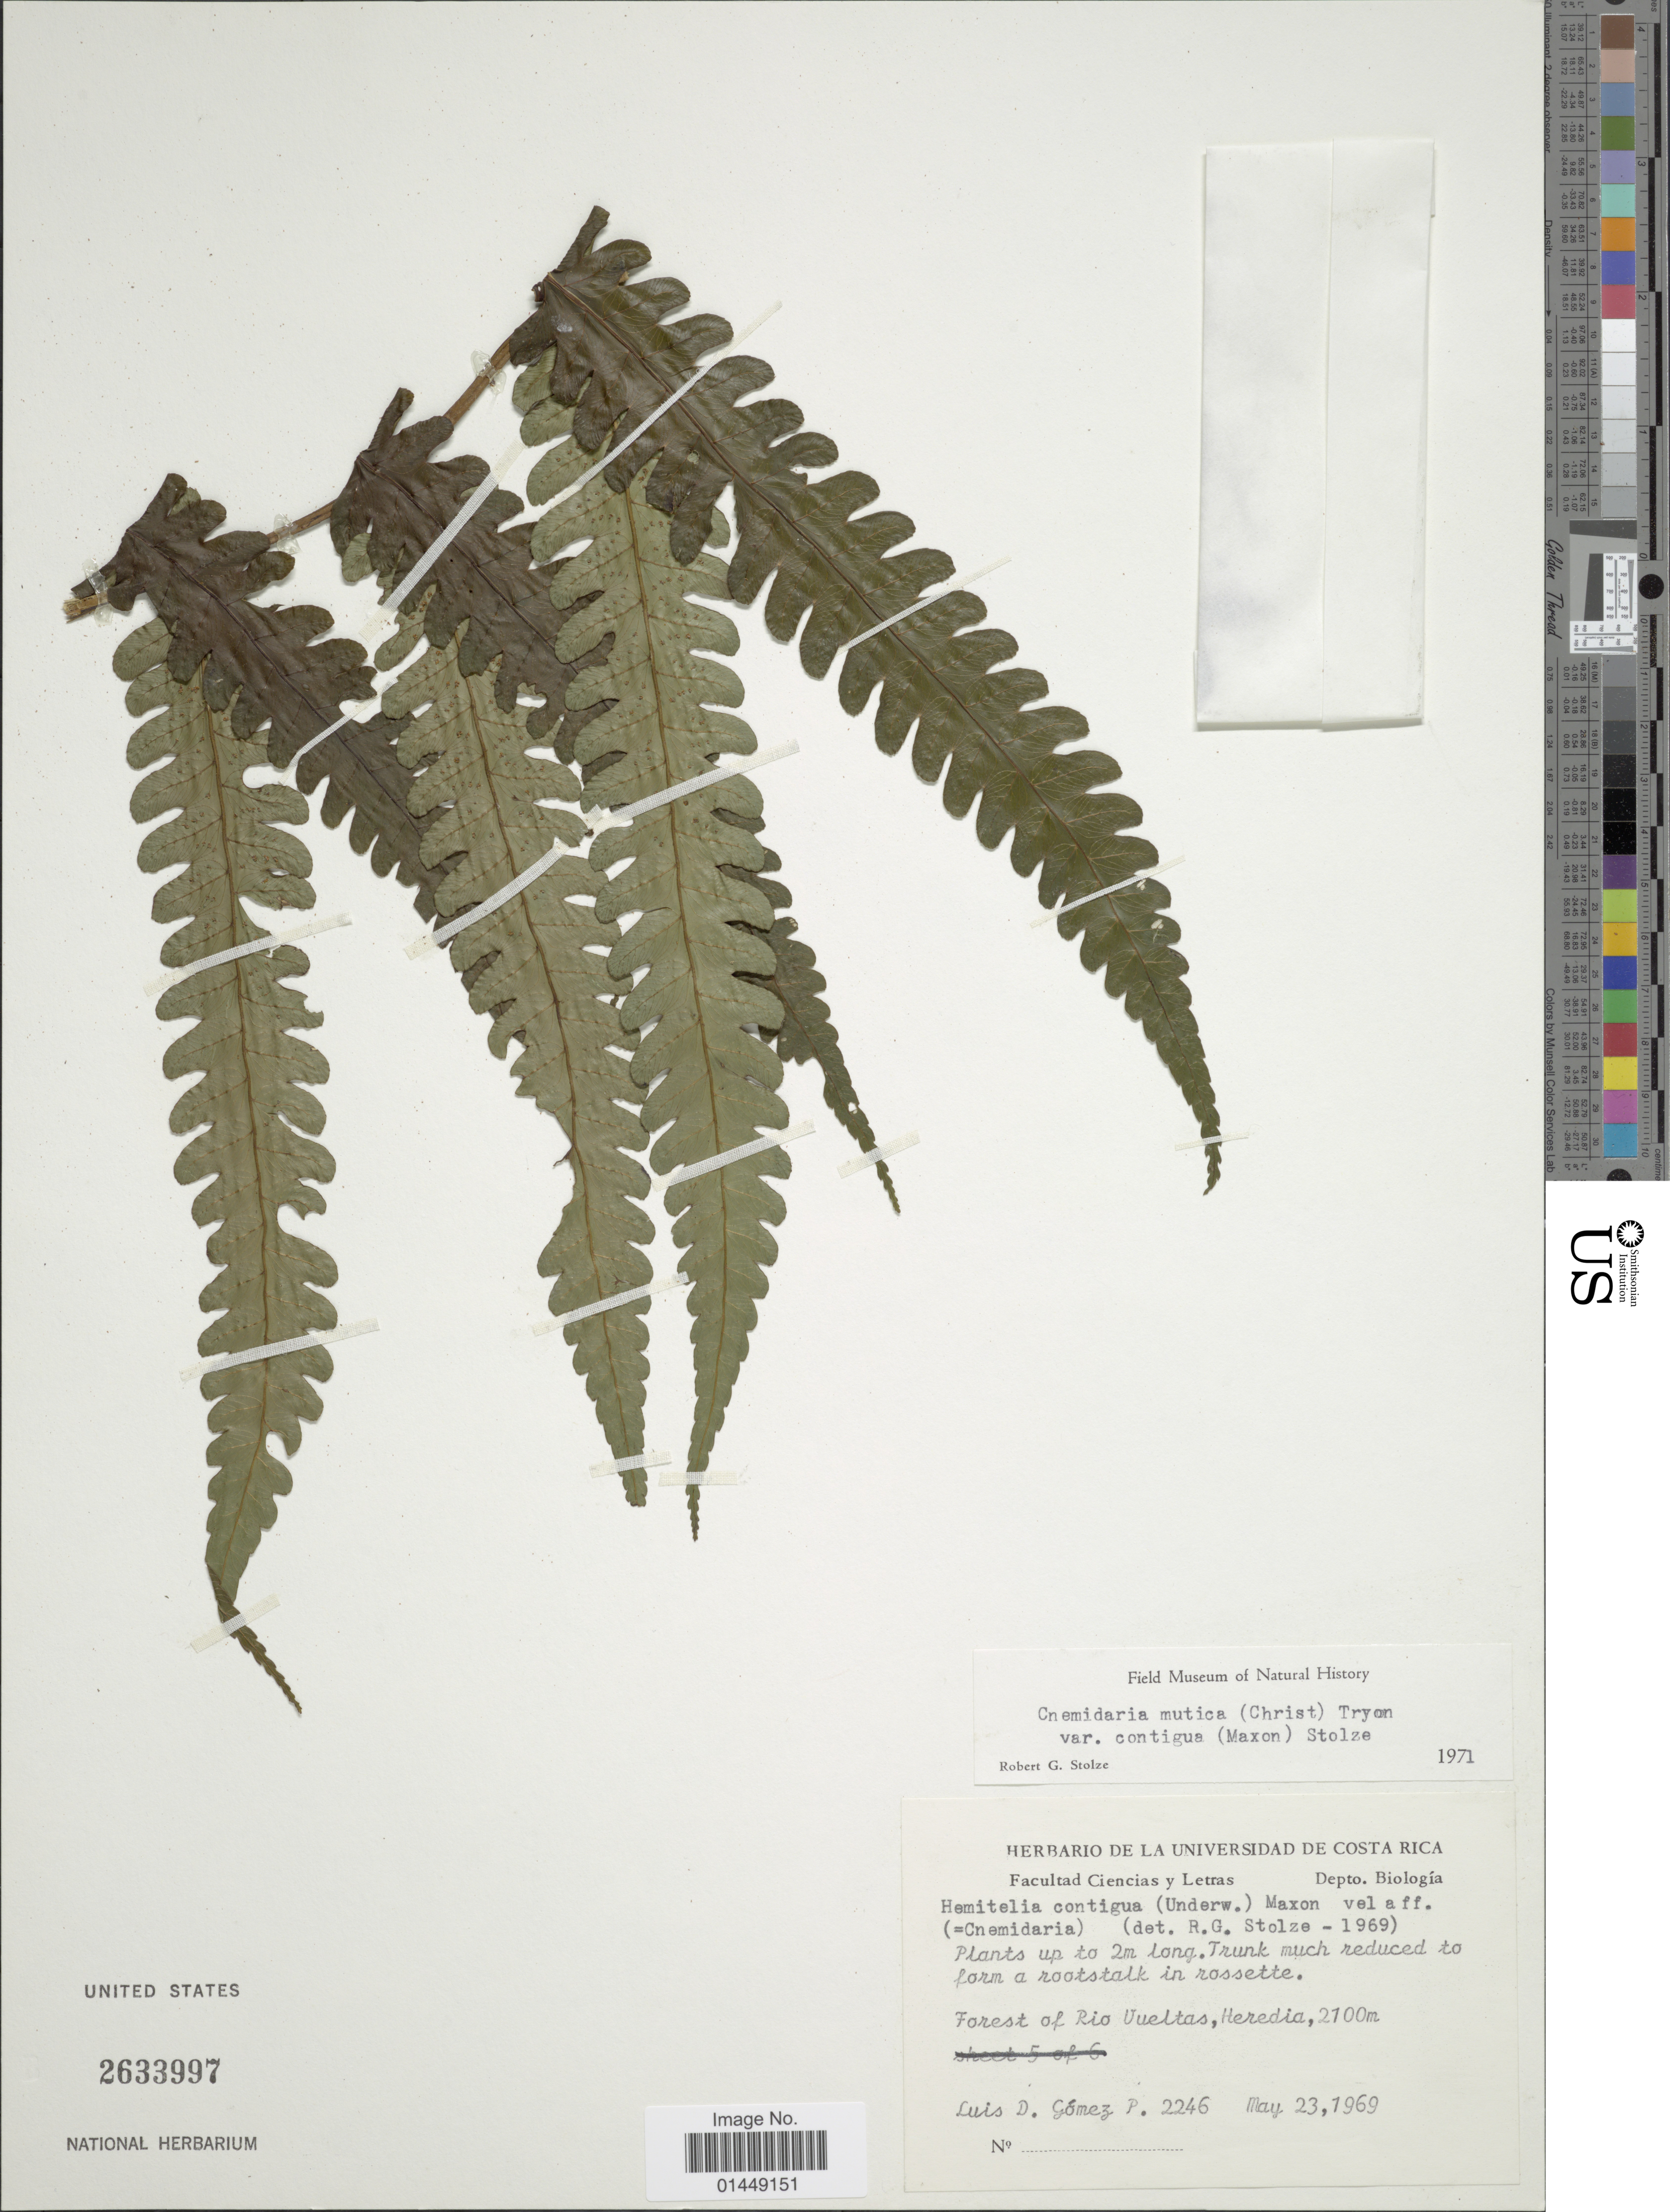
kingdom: Plantae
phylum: Tracheophyta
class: Polypodiopsida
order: Cyatheales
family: Cyatheaceae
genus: Cyathea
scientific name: Cyathea mutica var. contigua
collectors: L. D. Gómez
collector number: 2246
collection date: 1969-05-23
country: Costa Rica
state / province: Heredia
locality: Forest of Rio Vueltas, Heredia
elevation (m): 2100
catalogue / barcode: US 2633997